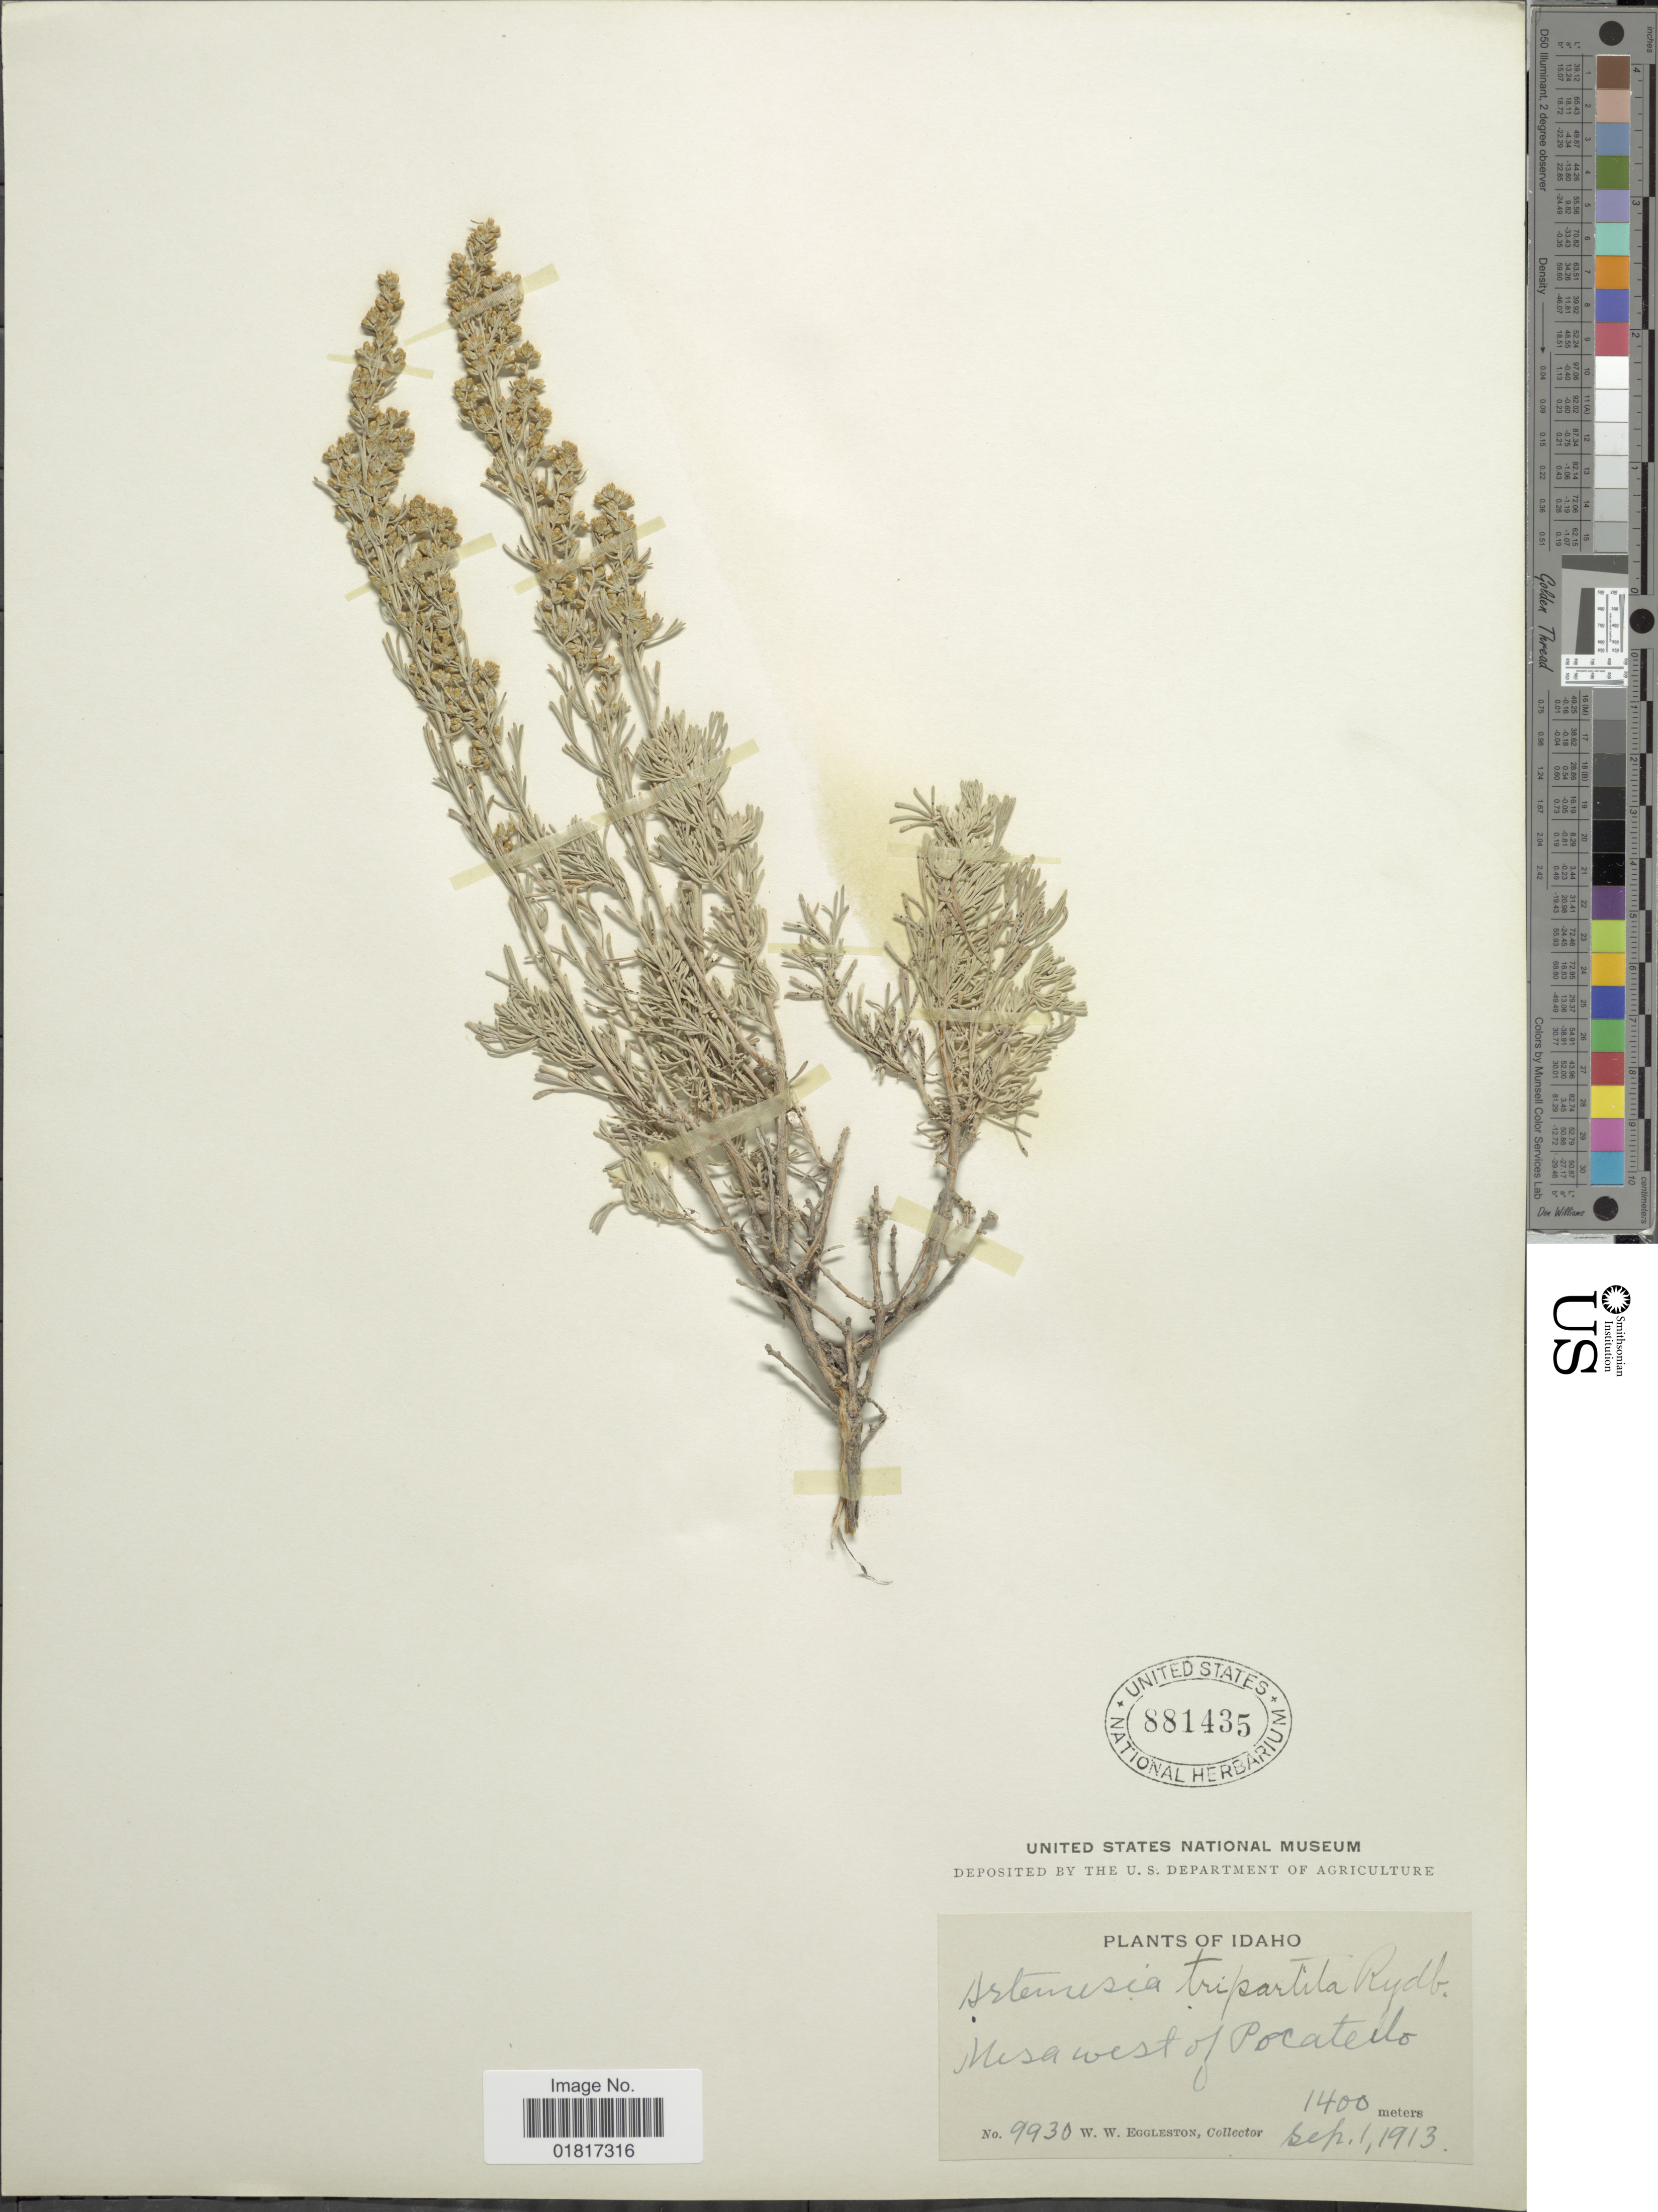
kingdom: Plantae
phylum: Tracheophyta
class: Magnoliopsida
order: Asterales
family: Asteraceae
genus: Artemisia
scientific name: Artemisia tripartita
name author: Rydb.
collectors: W. W. Eggleston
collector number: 9930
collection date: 1913-09-01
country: United States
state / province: Idaho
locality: Mesa West of Pocatello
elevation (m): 1400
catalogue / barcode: US 881435